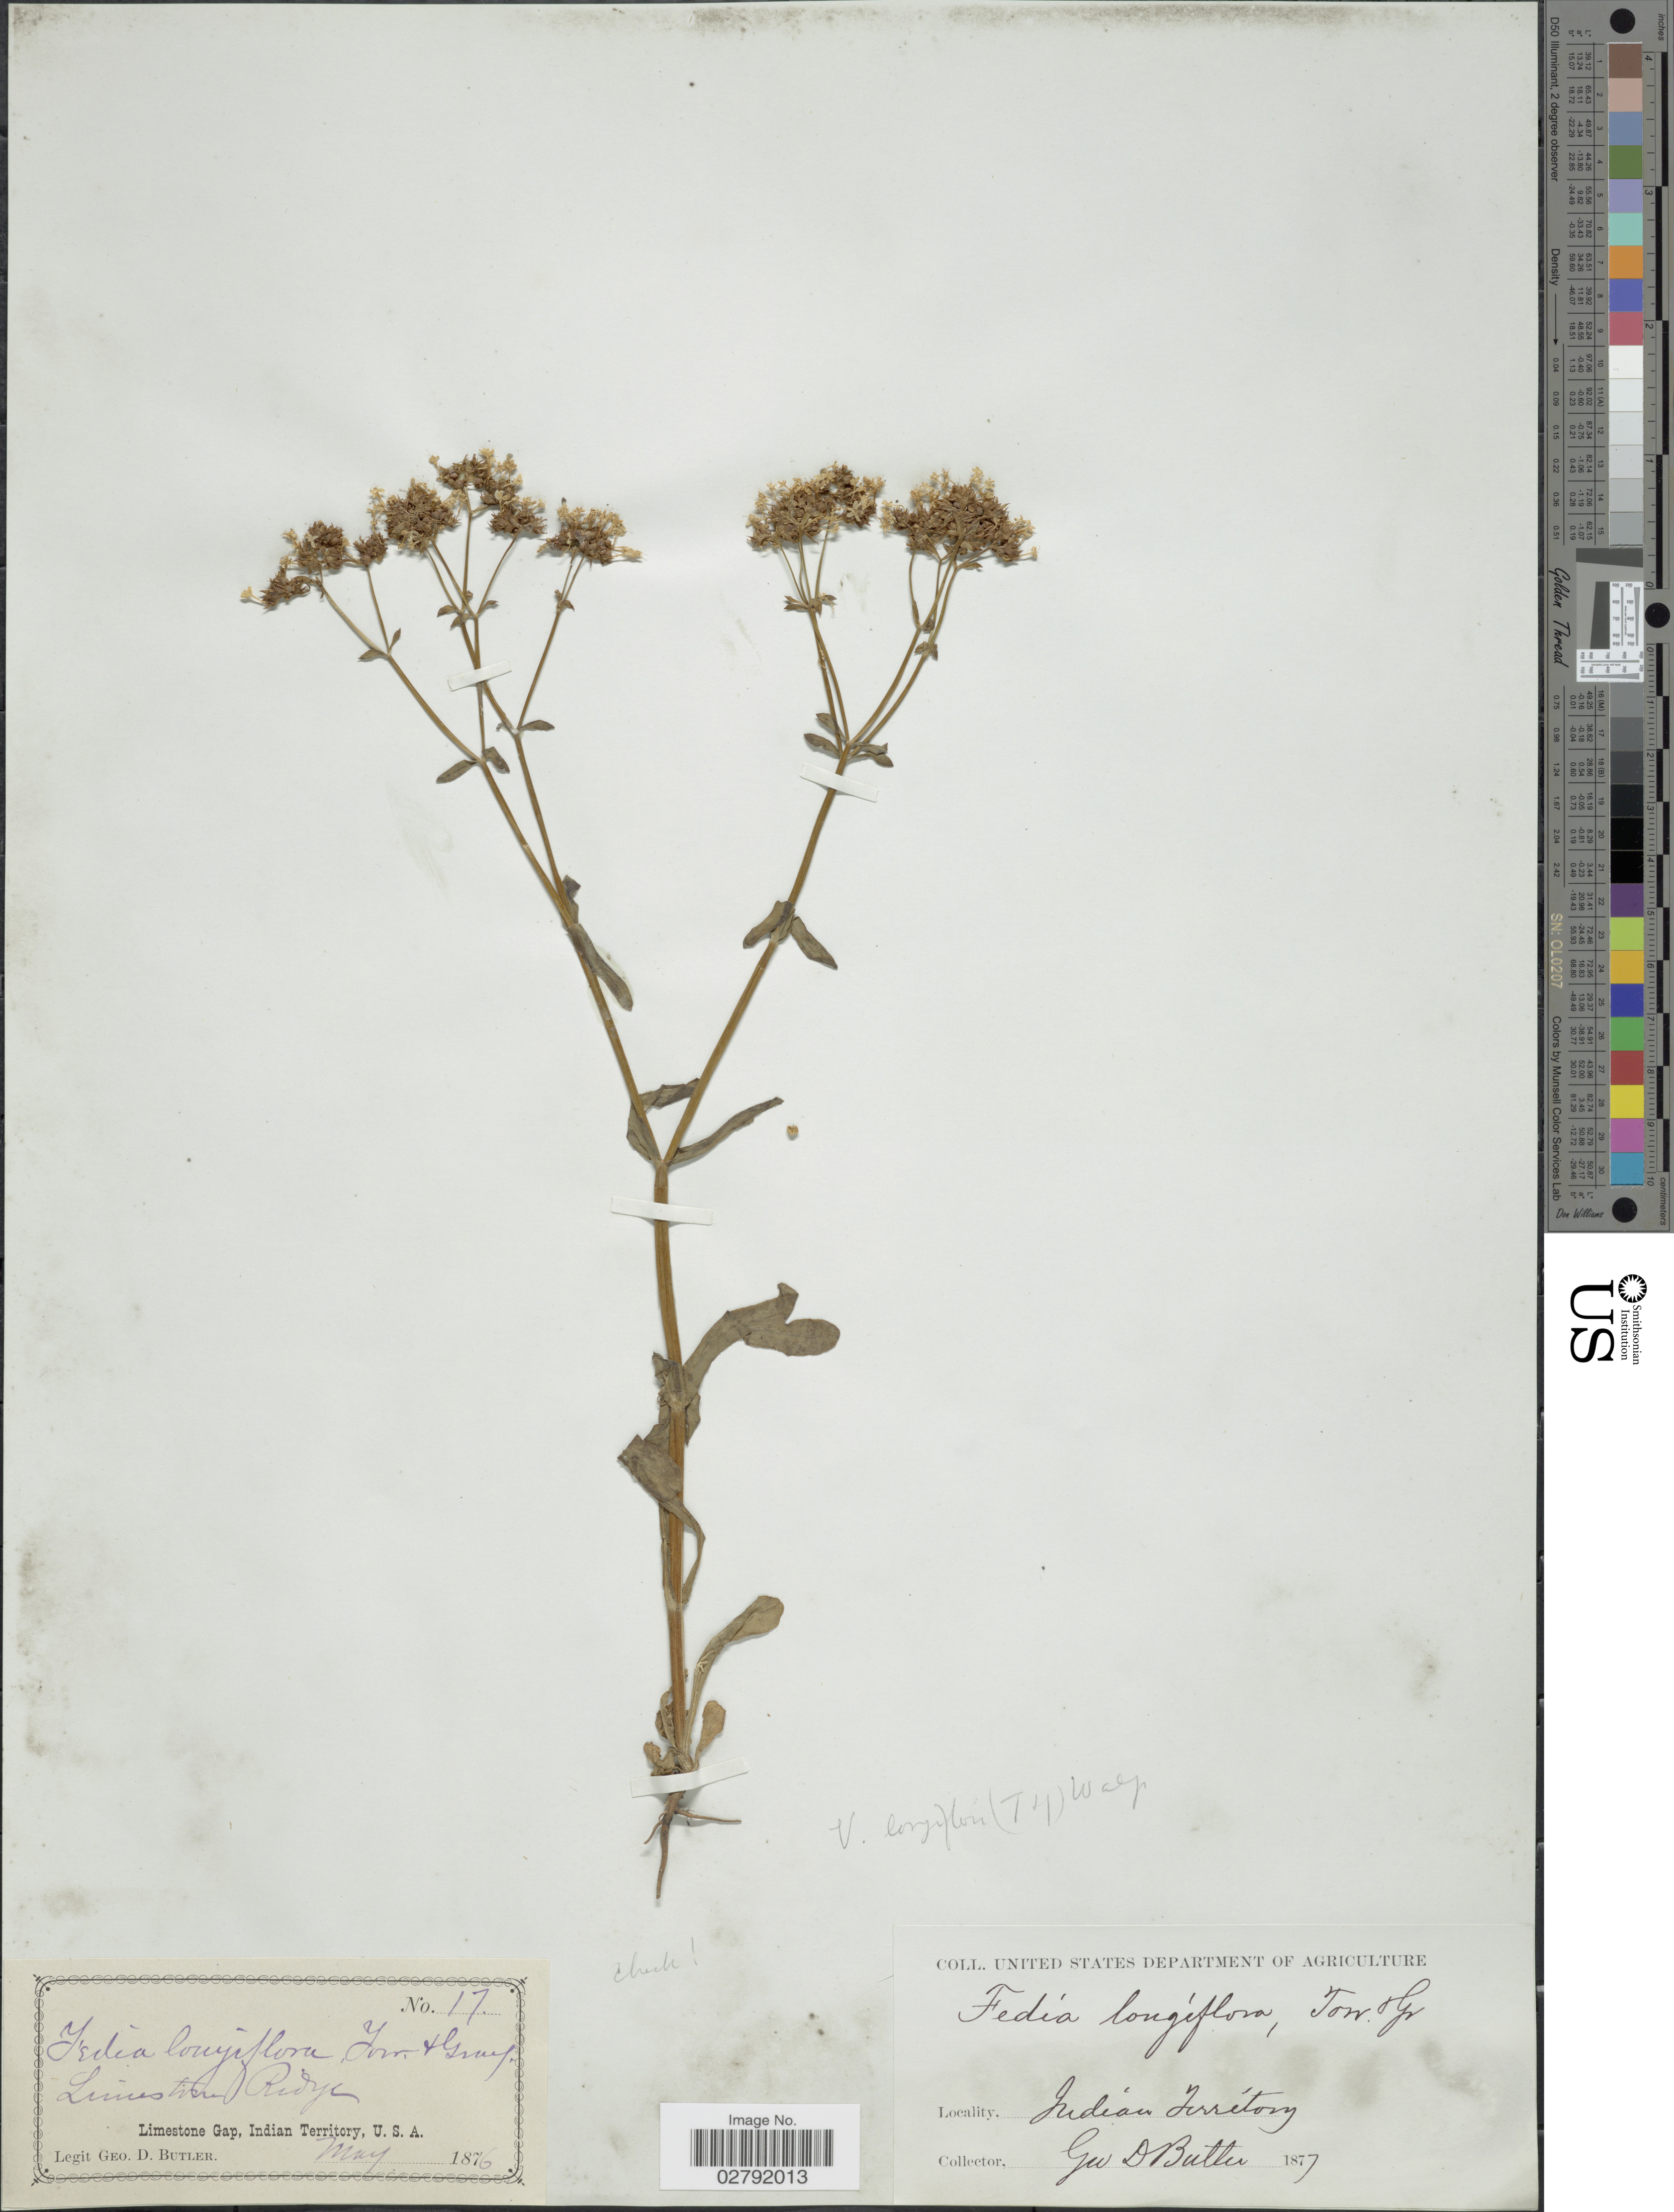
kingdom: Plantae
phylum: Tracheophyta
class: Magnoliopsida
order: Dipsacales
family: Caprifoliaceae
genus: Valerianella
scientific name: Valerianella longiflora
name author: (Torr. & A. Gray) Walp.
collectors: G. D. Butler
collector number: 17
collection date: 1876-05/1877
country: United States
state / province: Oklahoma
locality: Limestone Gap, Indian Territory.